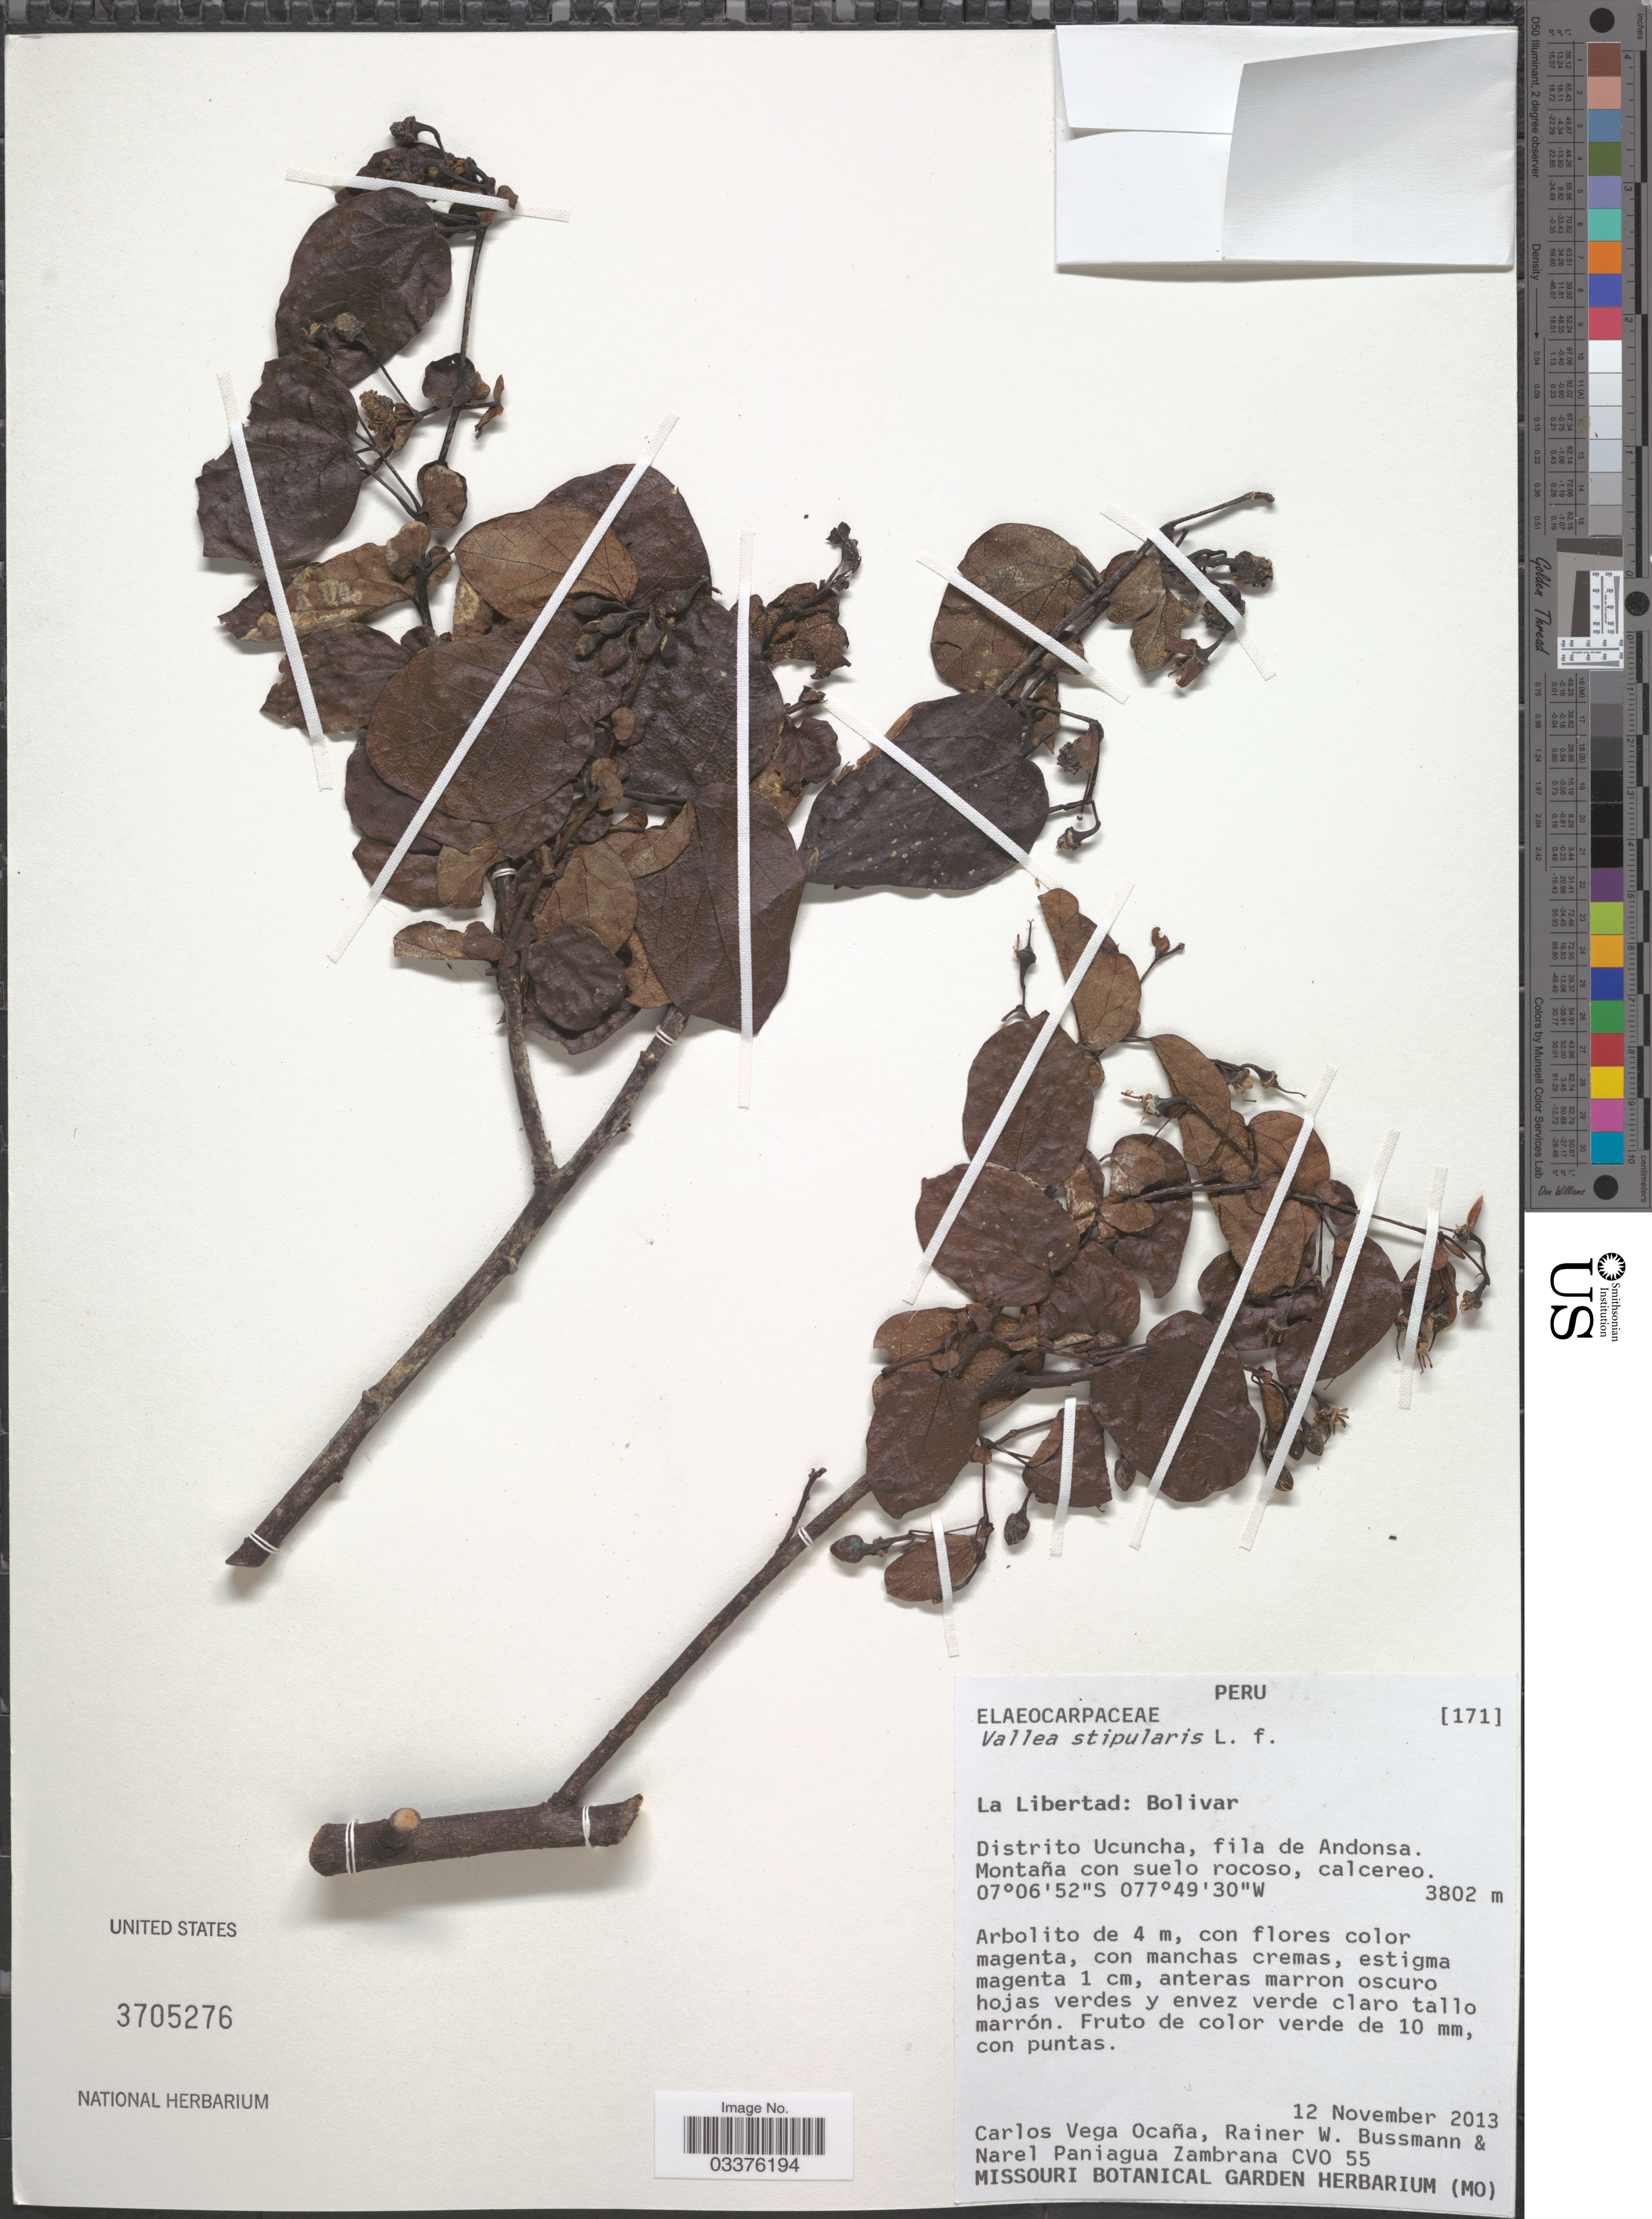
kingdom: Plantae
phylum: Tracheophyta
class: Magnoliopsida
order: Oxalidales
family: Elaeocarpaceae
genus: Vallea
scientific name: Vallea stipularis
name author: L. f.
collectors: C. Vegas Ocaña, R. W. Bussmann & N. Paniagua Zambrana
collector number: CVO55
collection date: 2013-11-12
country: Peru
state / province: La Libertad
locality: Bolivar, Distrito Ucuncha, fila de Andonsa.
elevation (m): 3802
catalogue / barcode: US 3705276